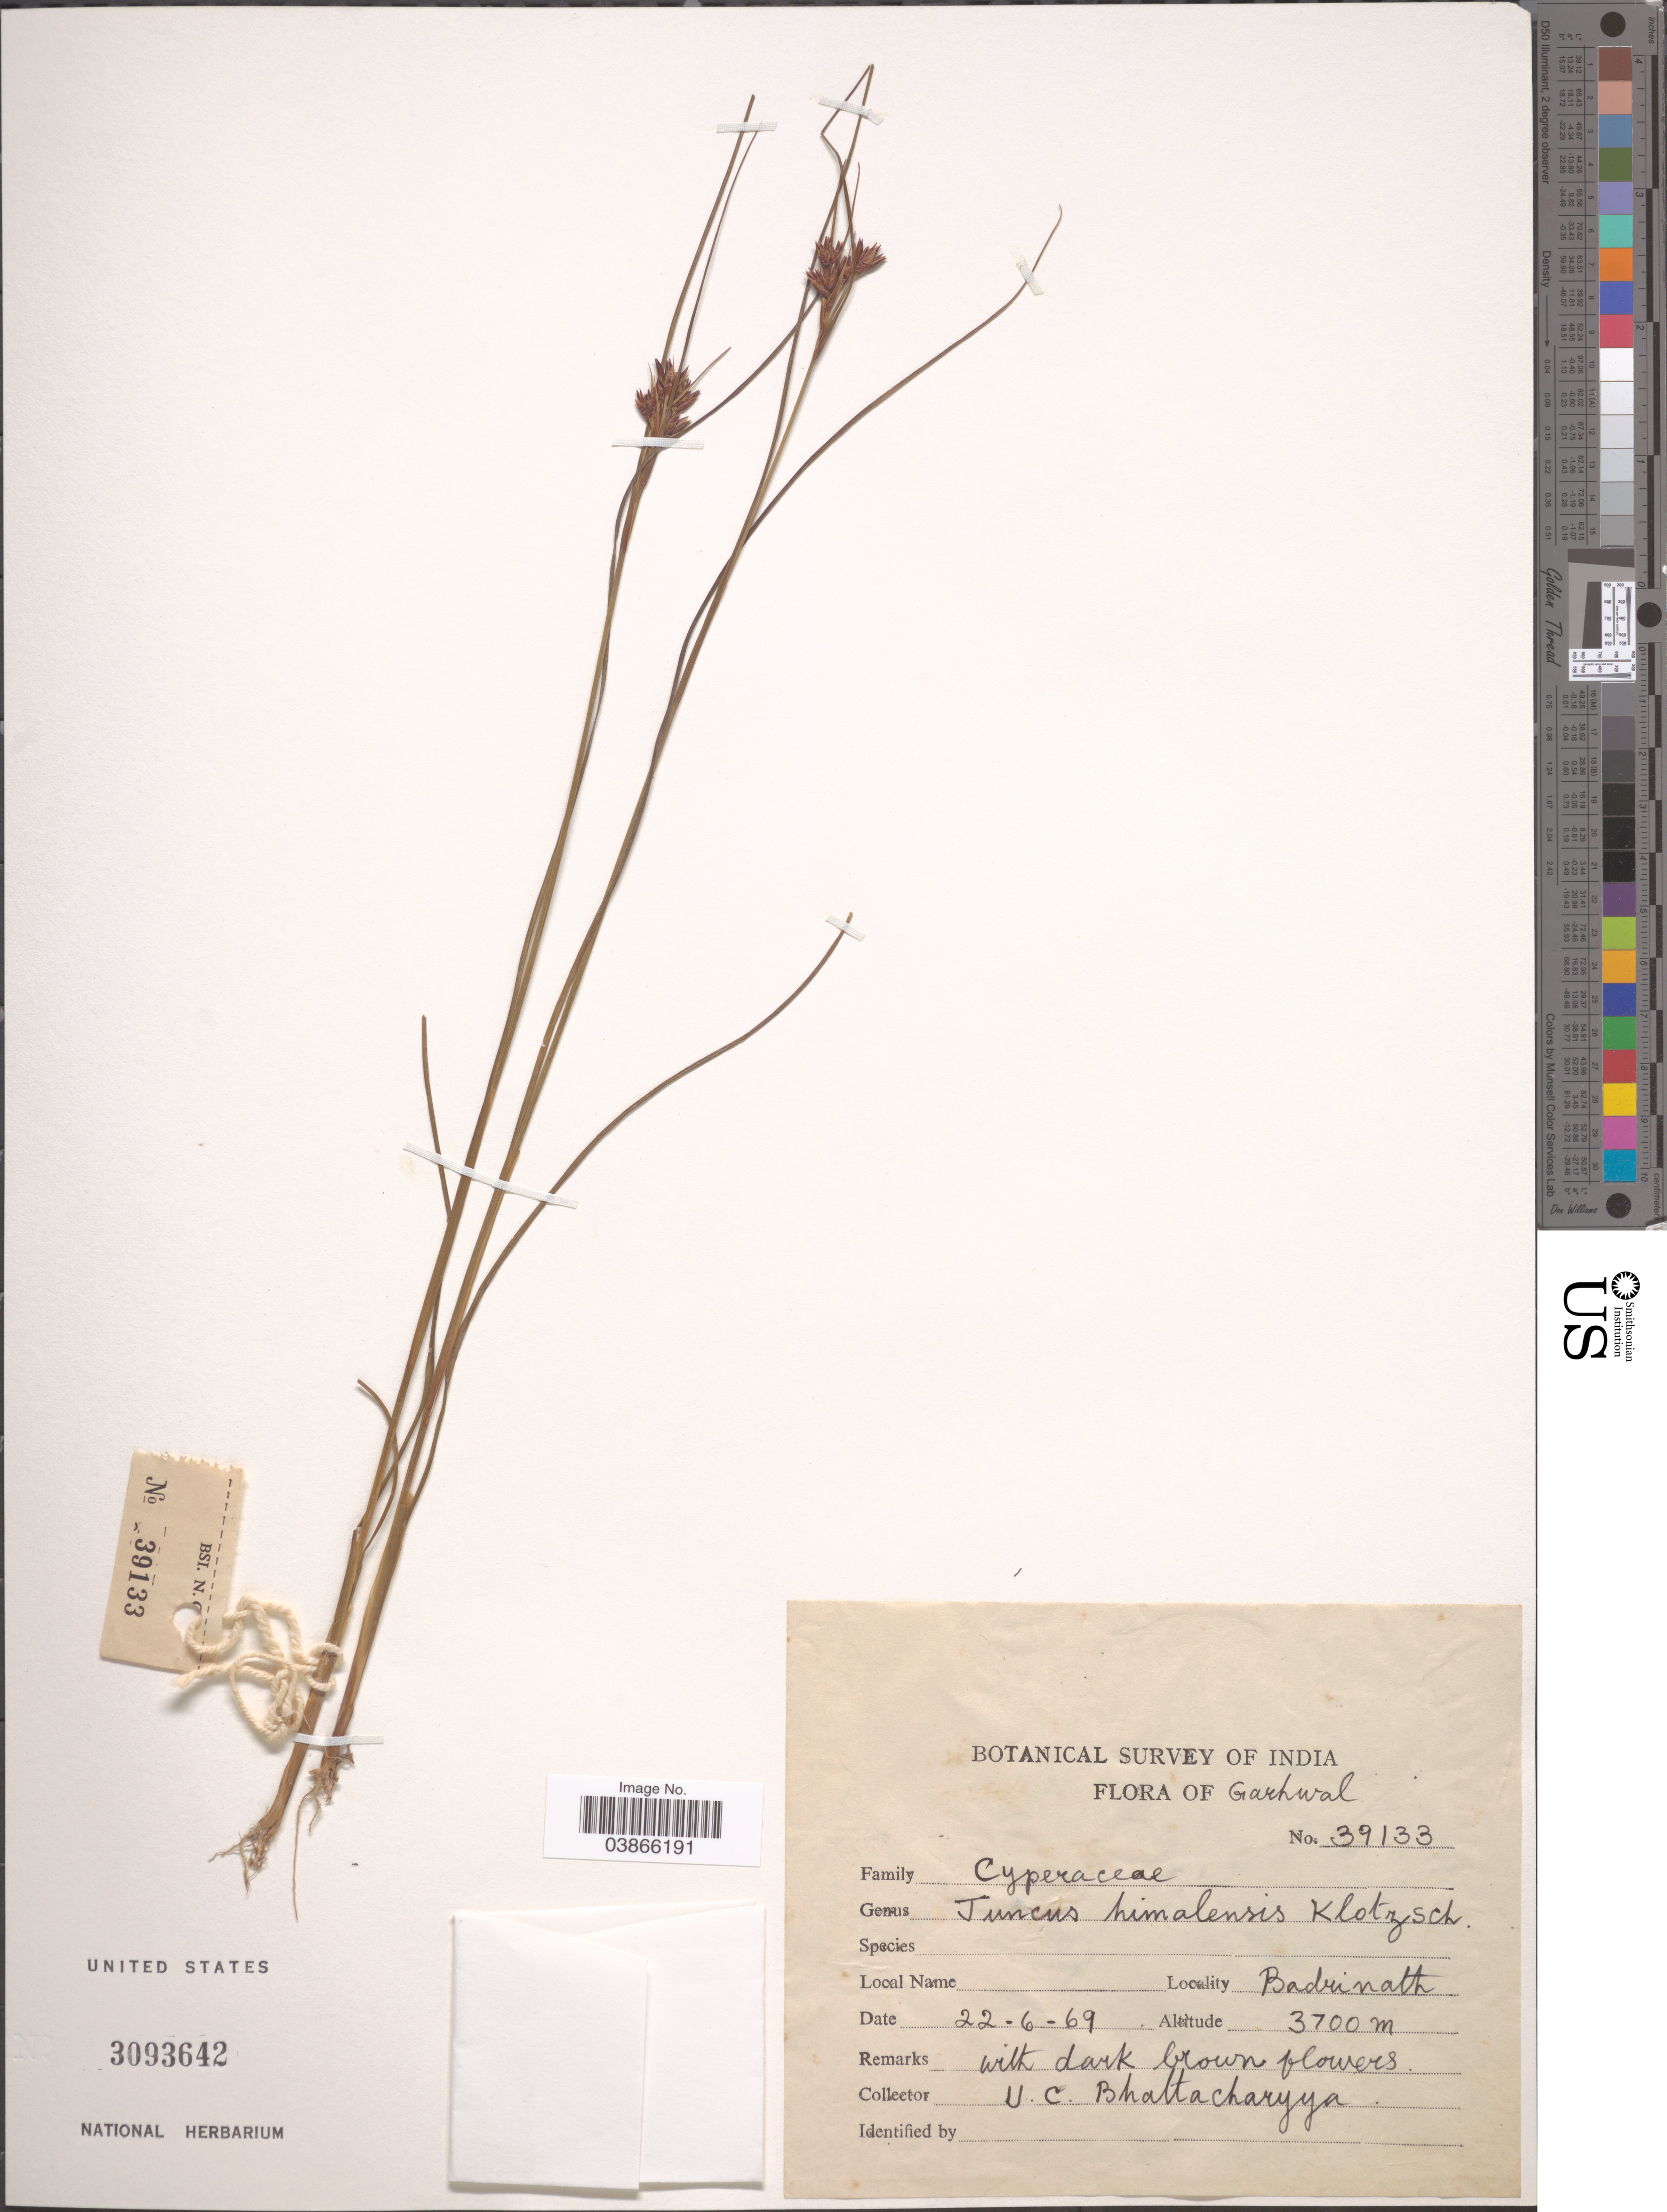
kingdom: Plantae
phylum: Tracheophyta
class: Liliopsida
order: Poales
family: Juncaceae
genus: Juncus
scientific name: Juncus himalensis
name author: Klotzsch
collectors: U. Bhattacharyya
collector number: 39133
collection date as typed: Transcribed d/m/y: 22/6/69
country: India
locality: Garhwal. Badrinath.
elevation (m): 3700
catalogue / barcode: US 3093642